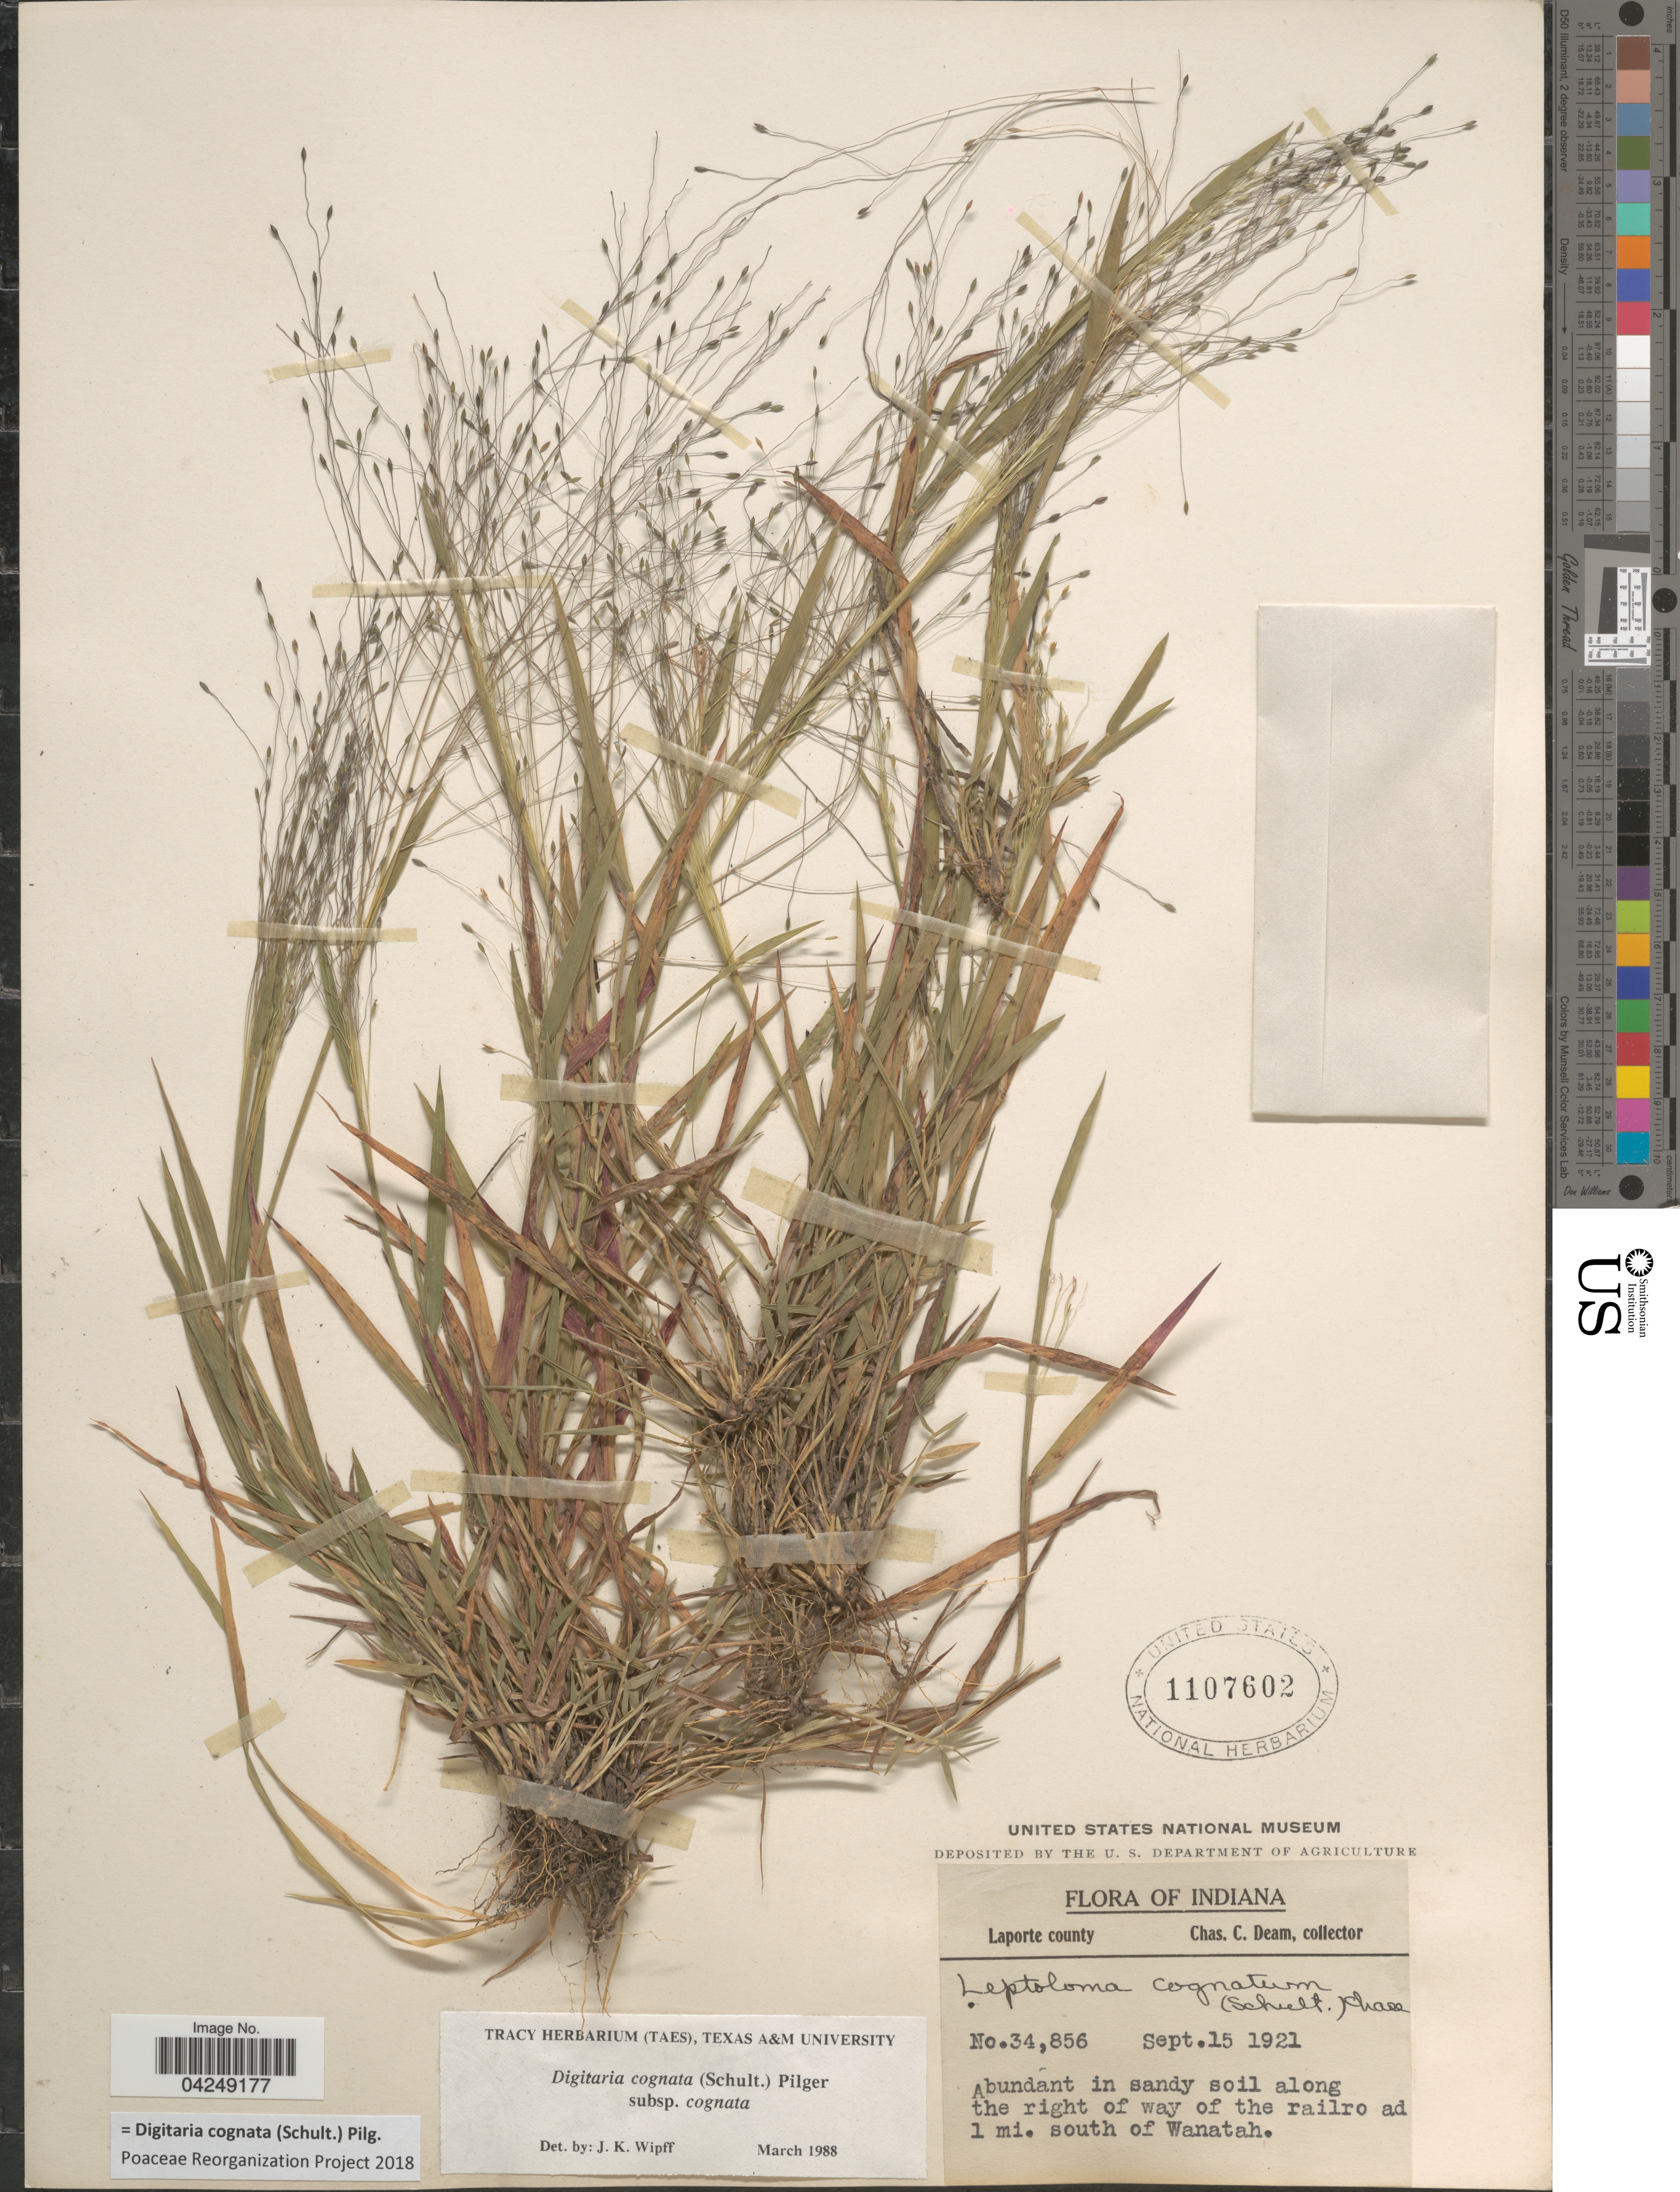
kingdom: Plantae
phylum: Tracheophyta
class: Liliopsida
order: Poales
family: Poaceae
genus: Digitaria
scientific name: Digitaria cognata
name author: (Scult.) Pilg.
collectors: C. C. Deam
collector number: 34856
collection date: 1921-09-15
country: United States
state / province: Indiana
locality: Laporte county. Abundant in sandy soil along the right of way of the railroad 1 mi. south of Wanatah.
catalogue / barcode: US 1107602